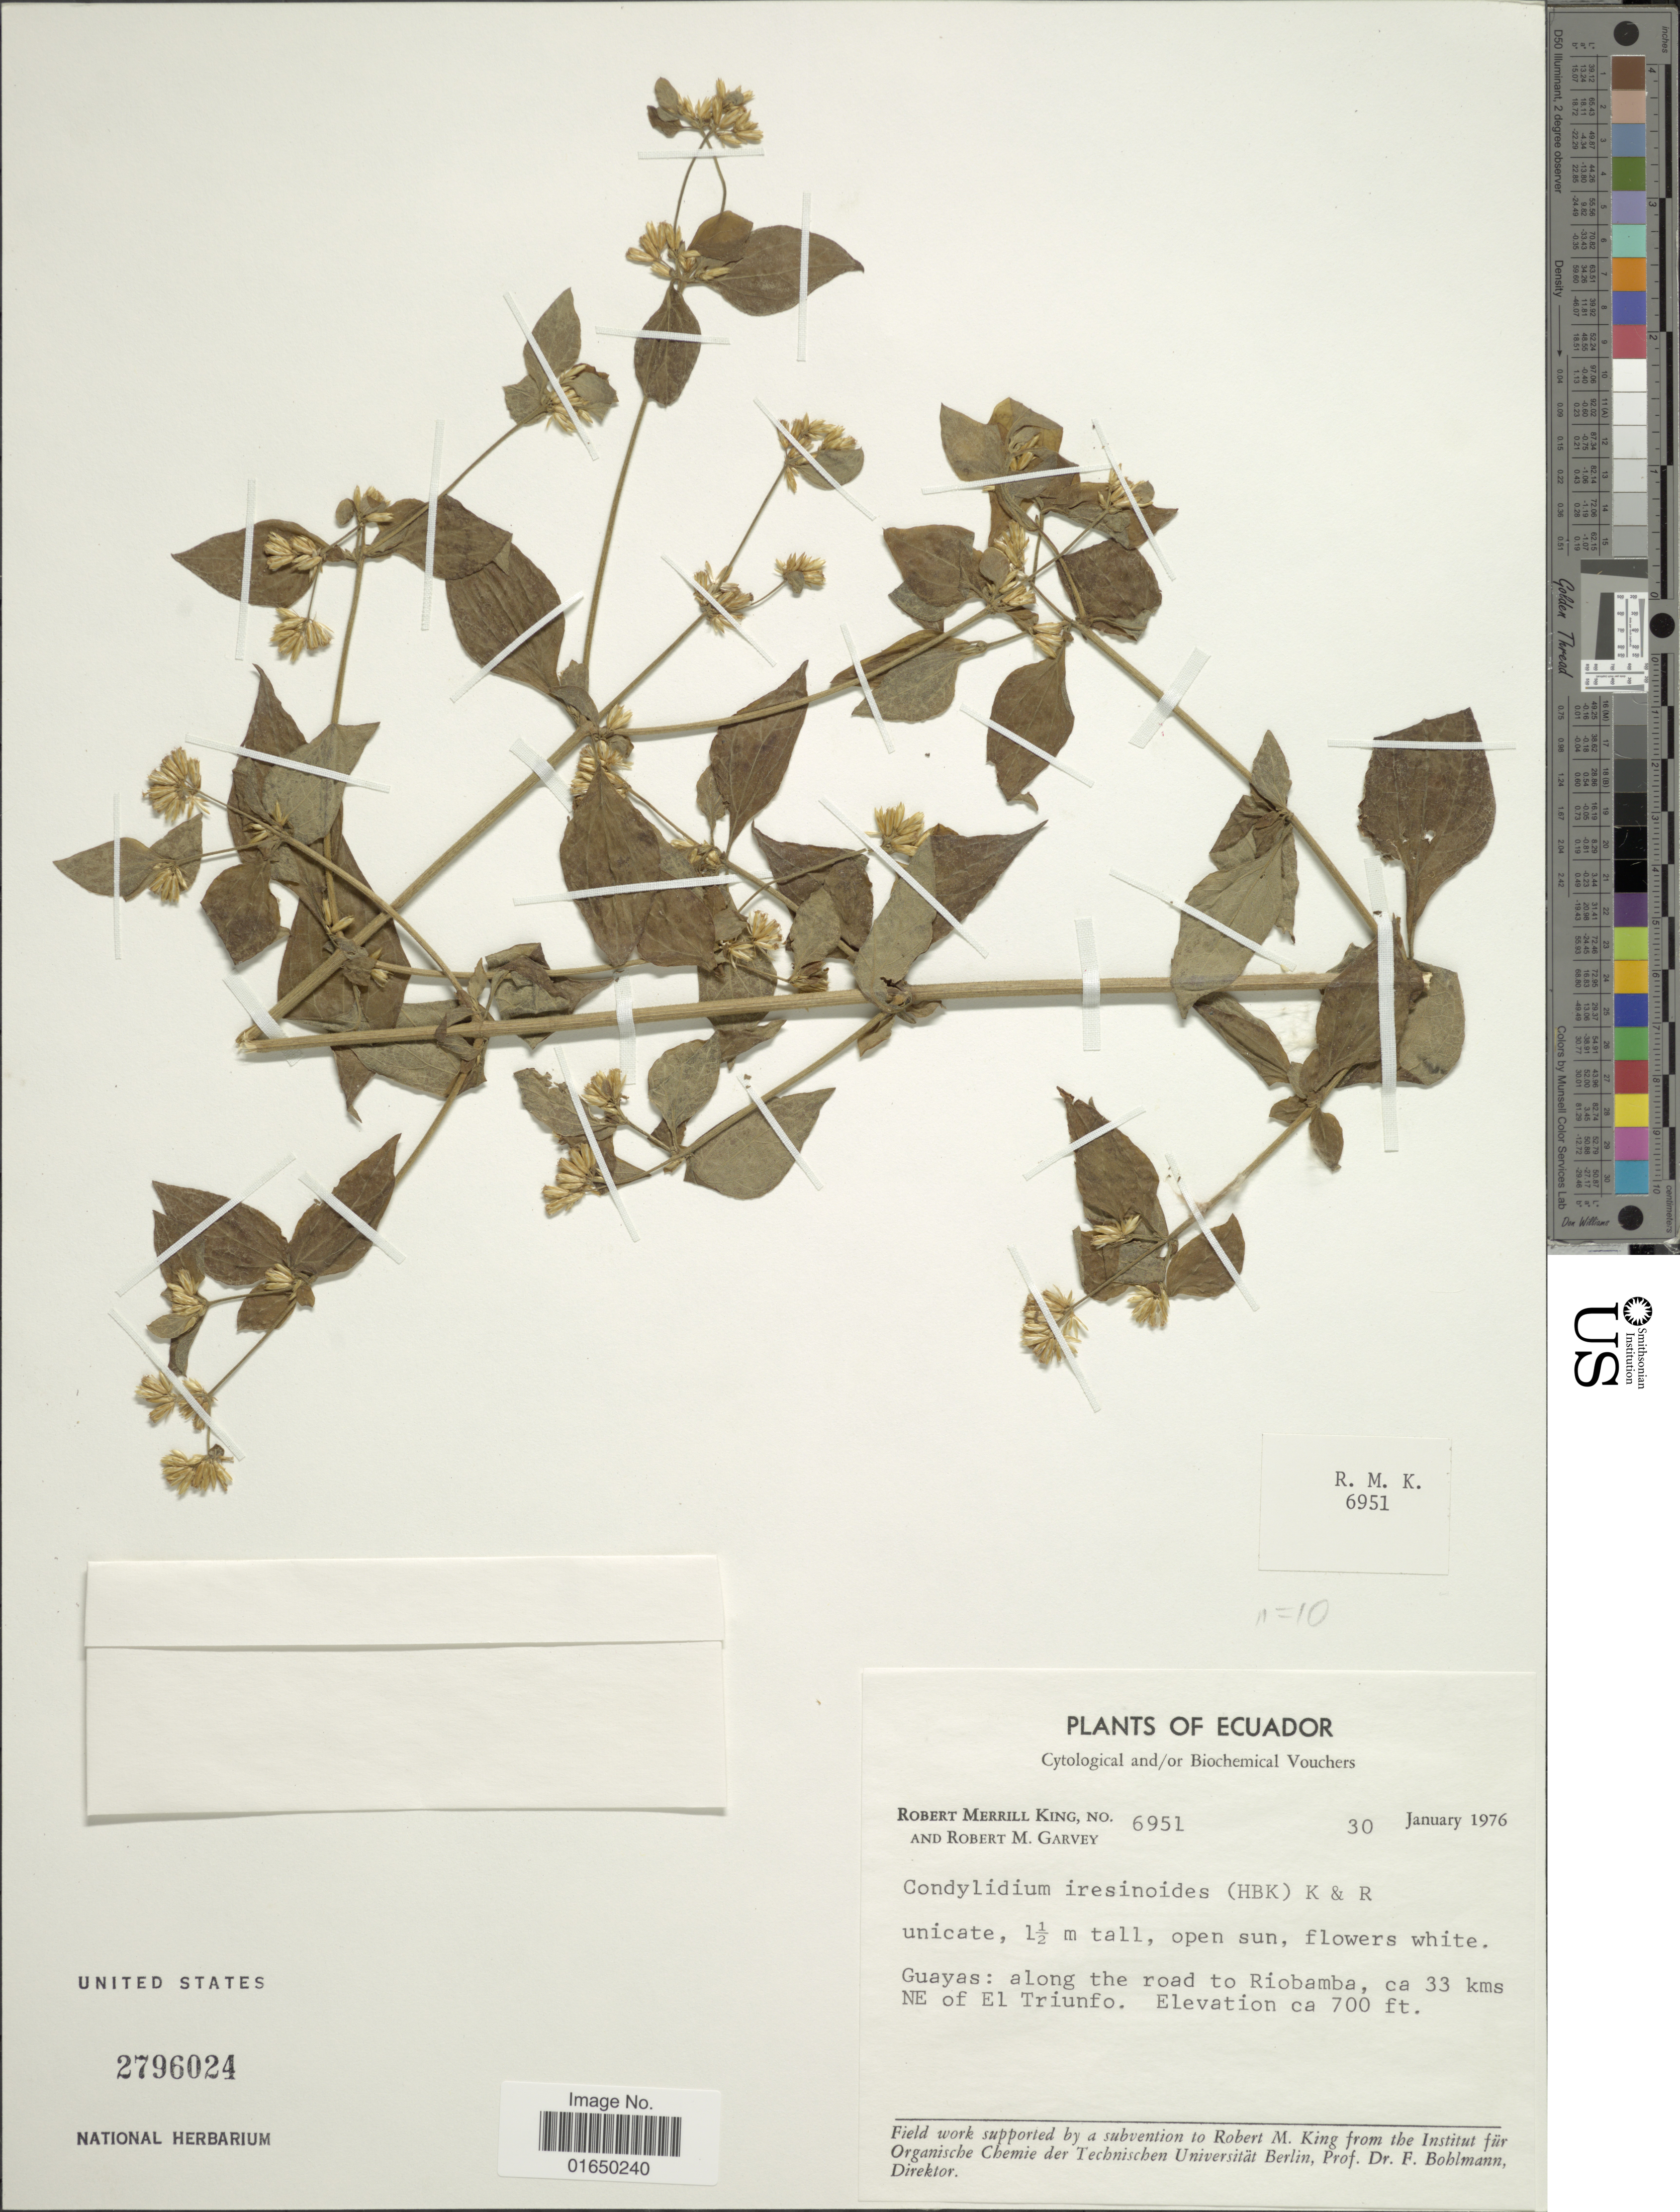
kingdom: Plantae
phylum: Tracheophyta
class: Magnoliopsida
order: Asterales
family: Asteraceae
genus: Condylidium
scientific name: Condylidium iresinoides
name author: (Kunth) R.M. King & H. Rob.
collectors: R. M. King & R. Garvey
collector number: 6951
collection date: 1976-01-30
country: Ecuador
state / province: Guayas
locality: Along the road to Riobamba, ca 33 kms NE of El Truinfo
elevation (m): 213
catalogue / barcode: US 2796024